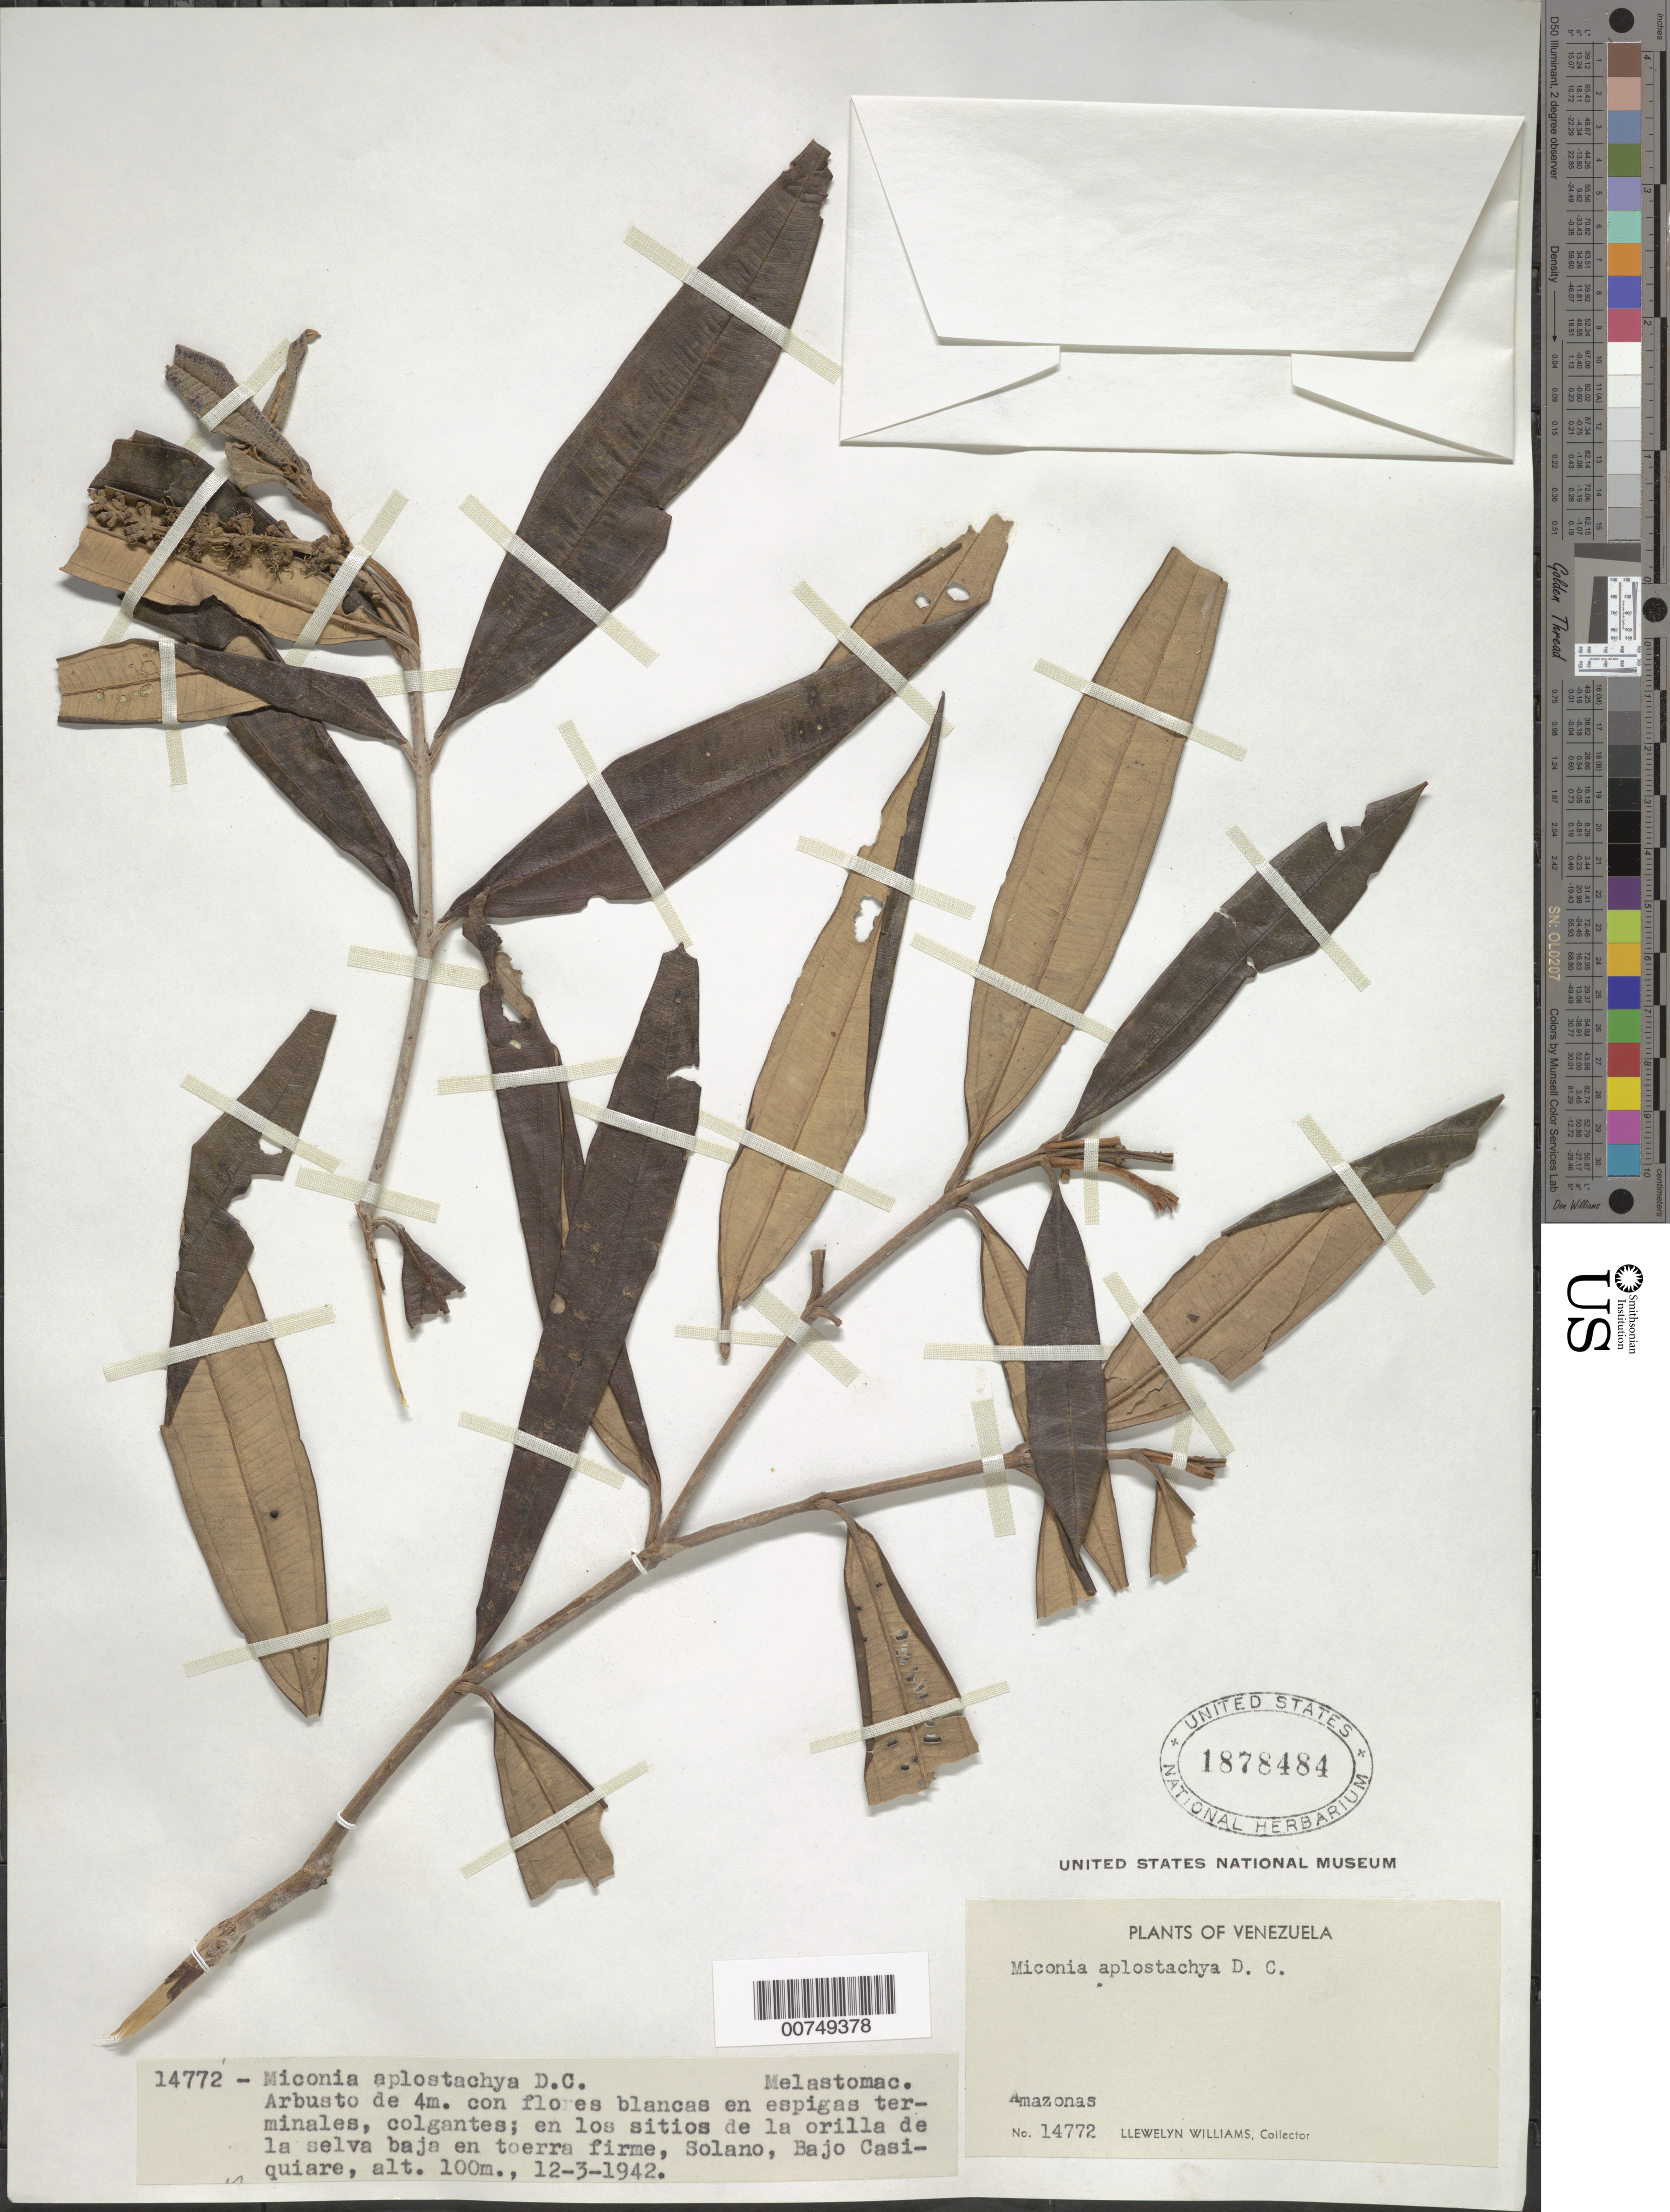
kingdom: Plantae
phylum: Tracheophyta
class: Magnoliopsida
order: Myrtales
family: Melastomataceae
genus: Miconia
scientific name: Miconia aplostachya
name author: (Bonpl.) DC.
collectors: Ll. Williams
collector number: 14772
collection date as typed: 12-Mar-42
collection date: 1942-03-12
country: Venezuela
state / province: Amazonas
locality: Solano, Bajo Río Casiquiare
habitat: Sitios de la orilla de la selva baja en terra firme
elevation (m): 100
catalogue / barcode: US 1878484